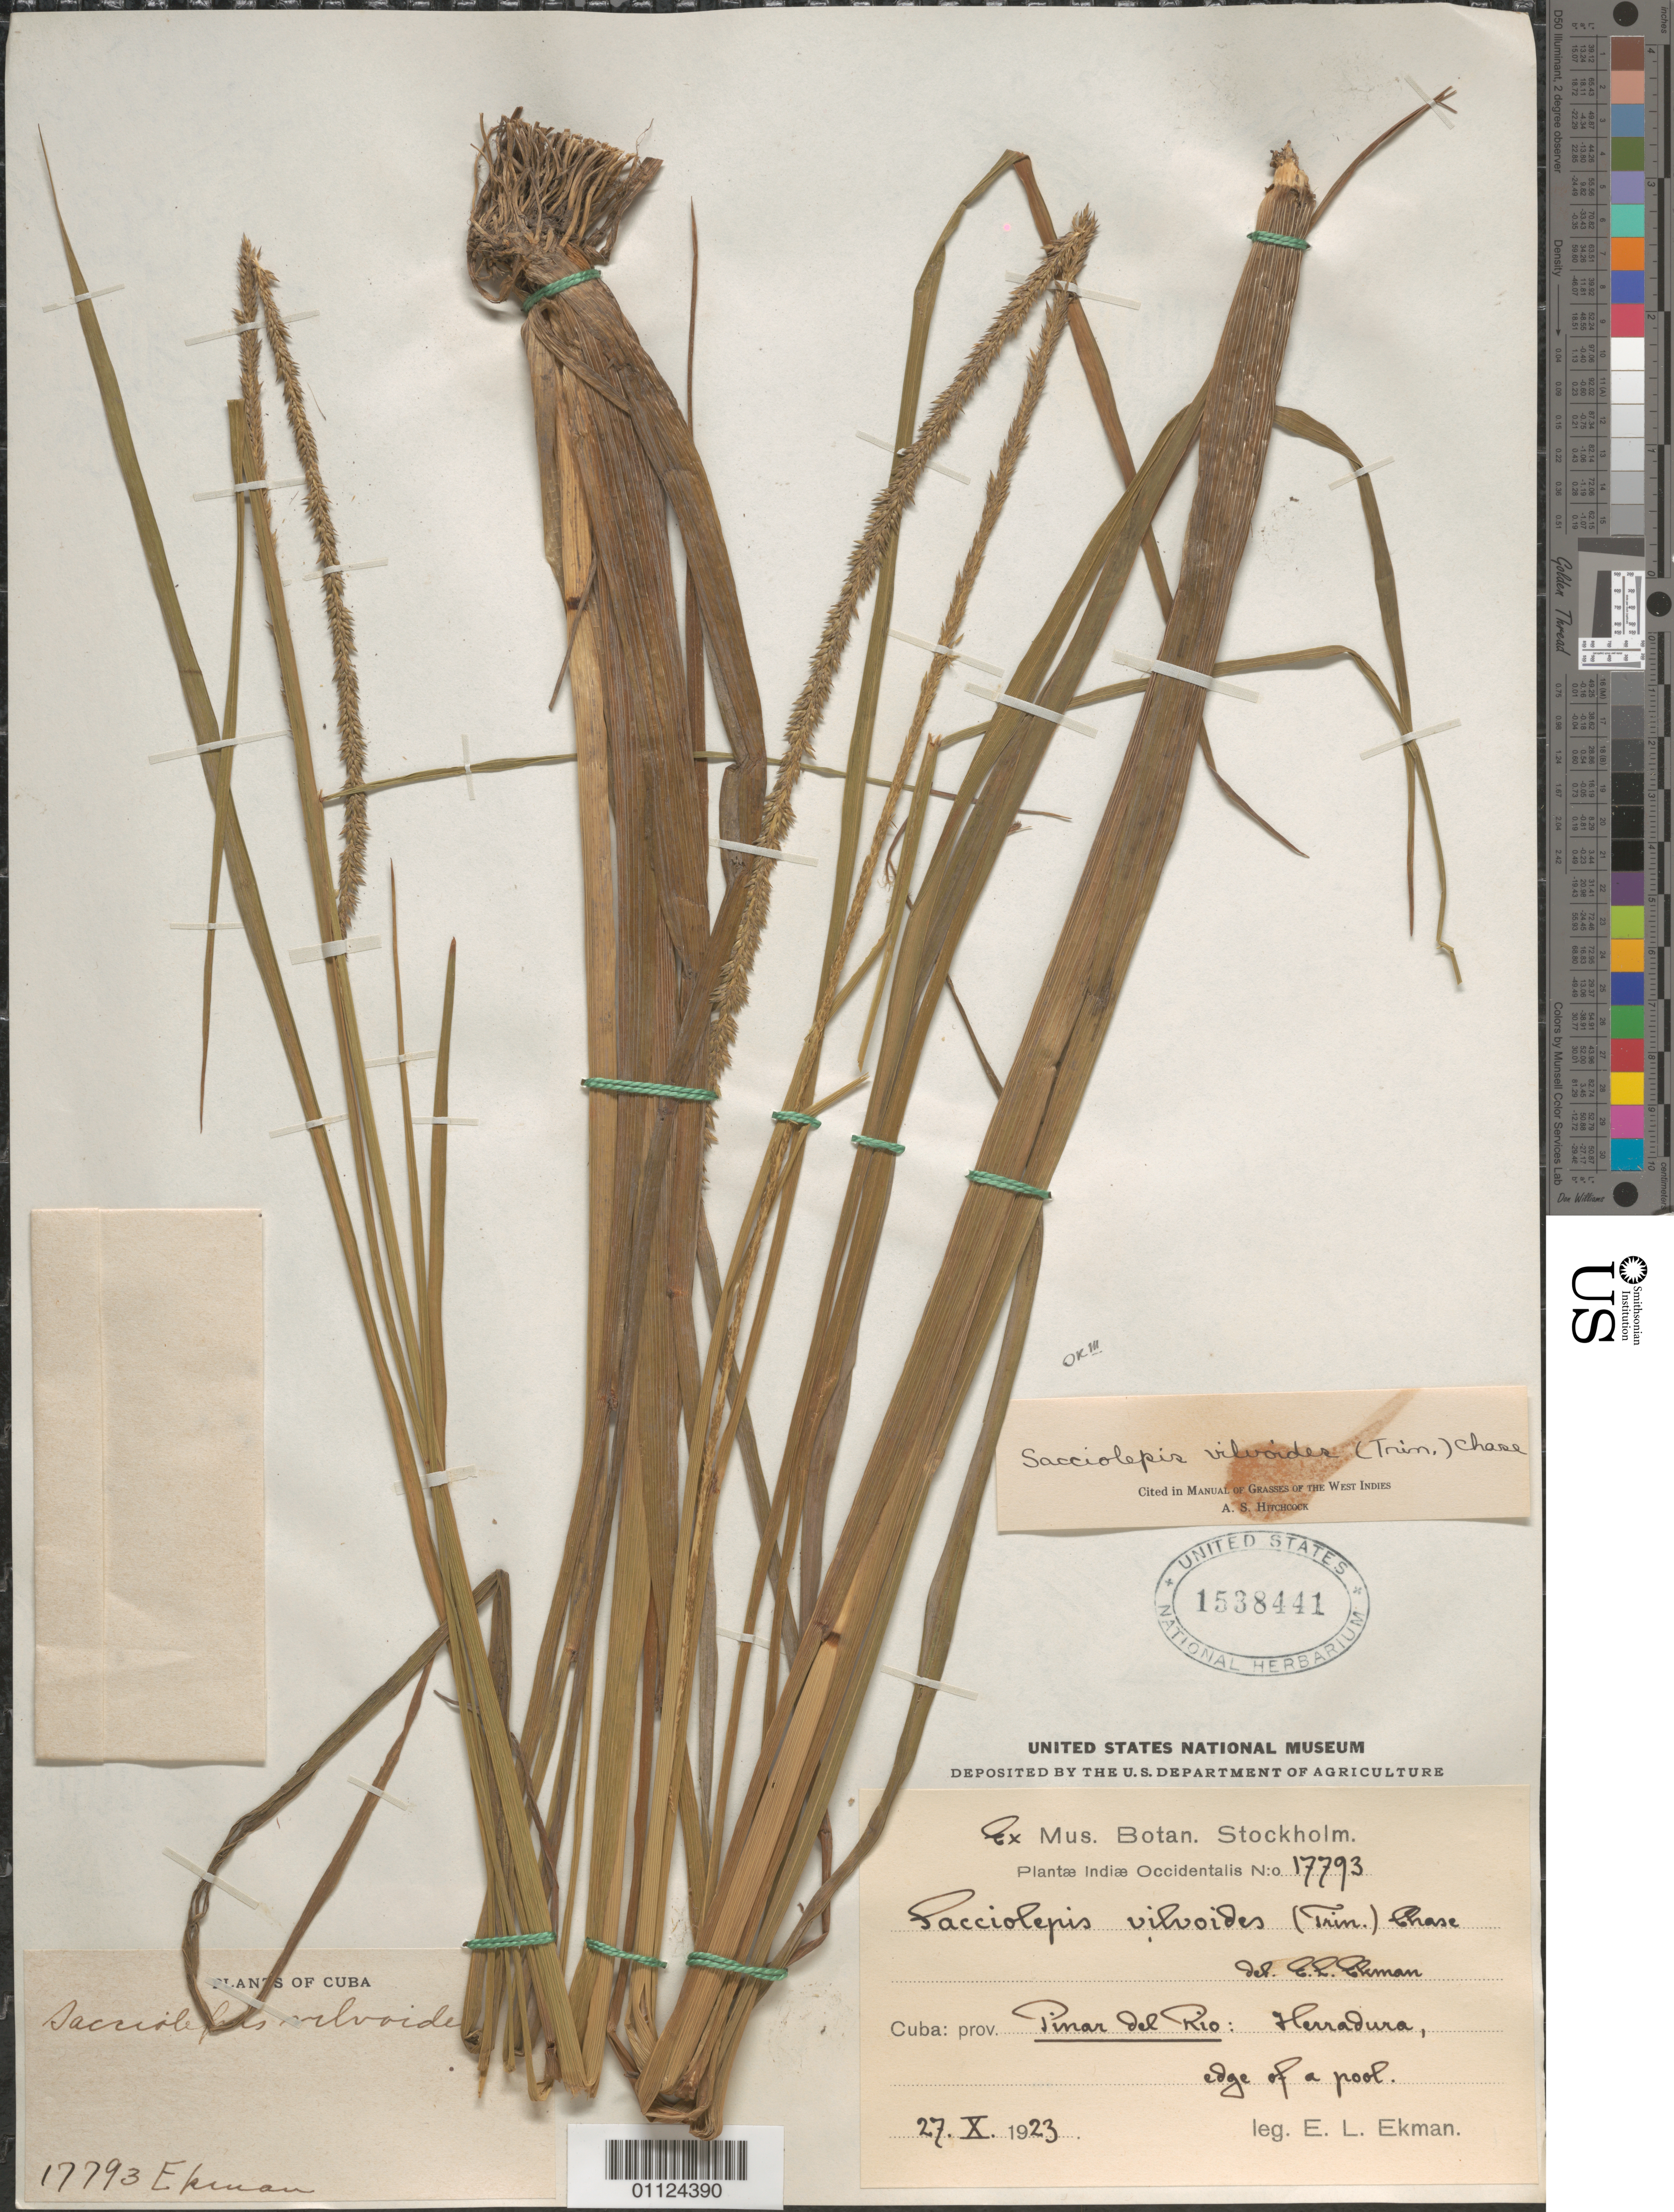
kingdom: Plantae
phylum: Tracheophyta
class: Liliopsida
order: Poales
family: Poaceae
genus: Sacciolepis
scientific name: Sacciolepis vilvoides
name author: (Trin.) Chase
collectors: E. L. Ekman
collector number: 17793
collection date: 1923-10-27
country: Cuba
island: Isla de La Juventud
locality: Herradura.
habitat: Edge of a pool.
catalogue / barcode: US 1538441